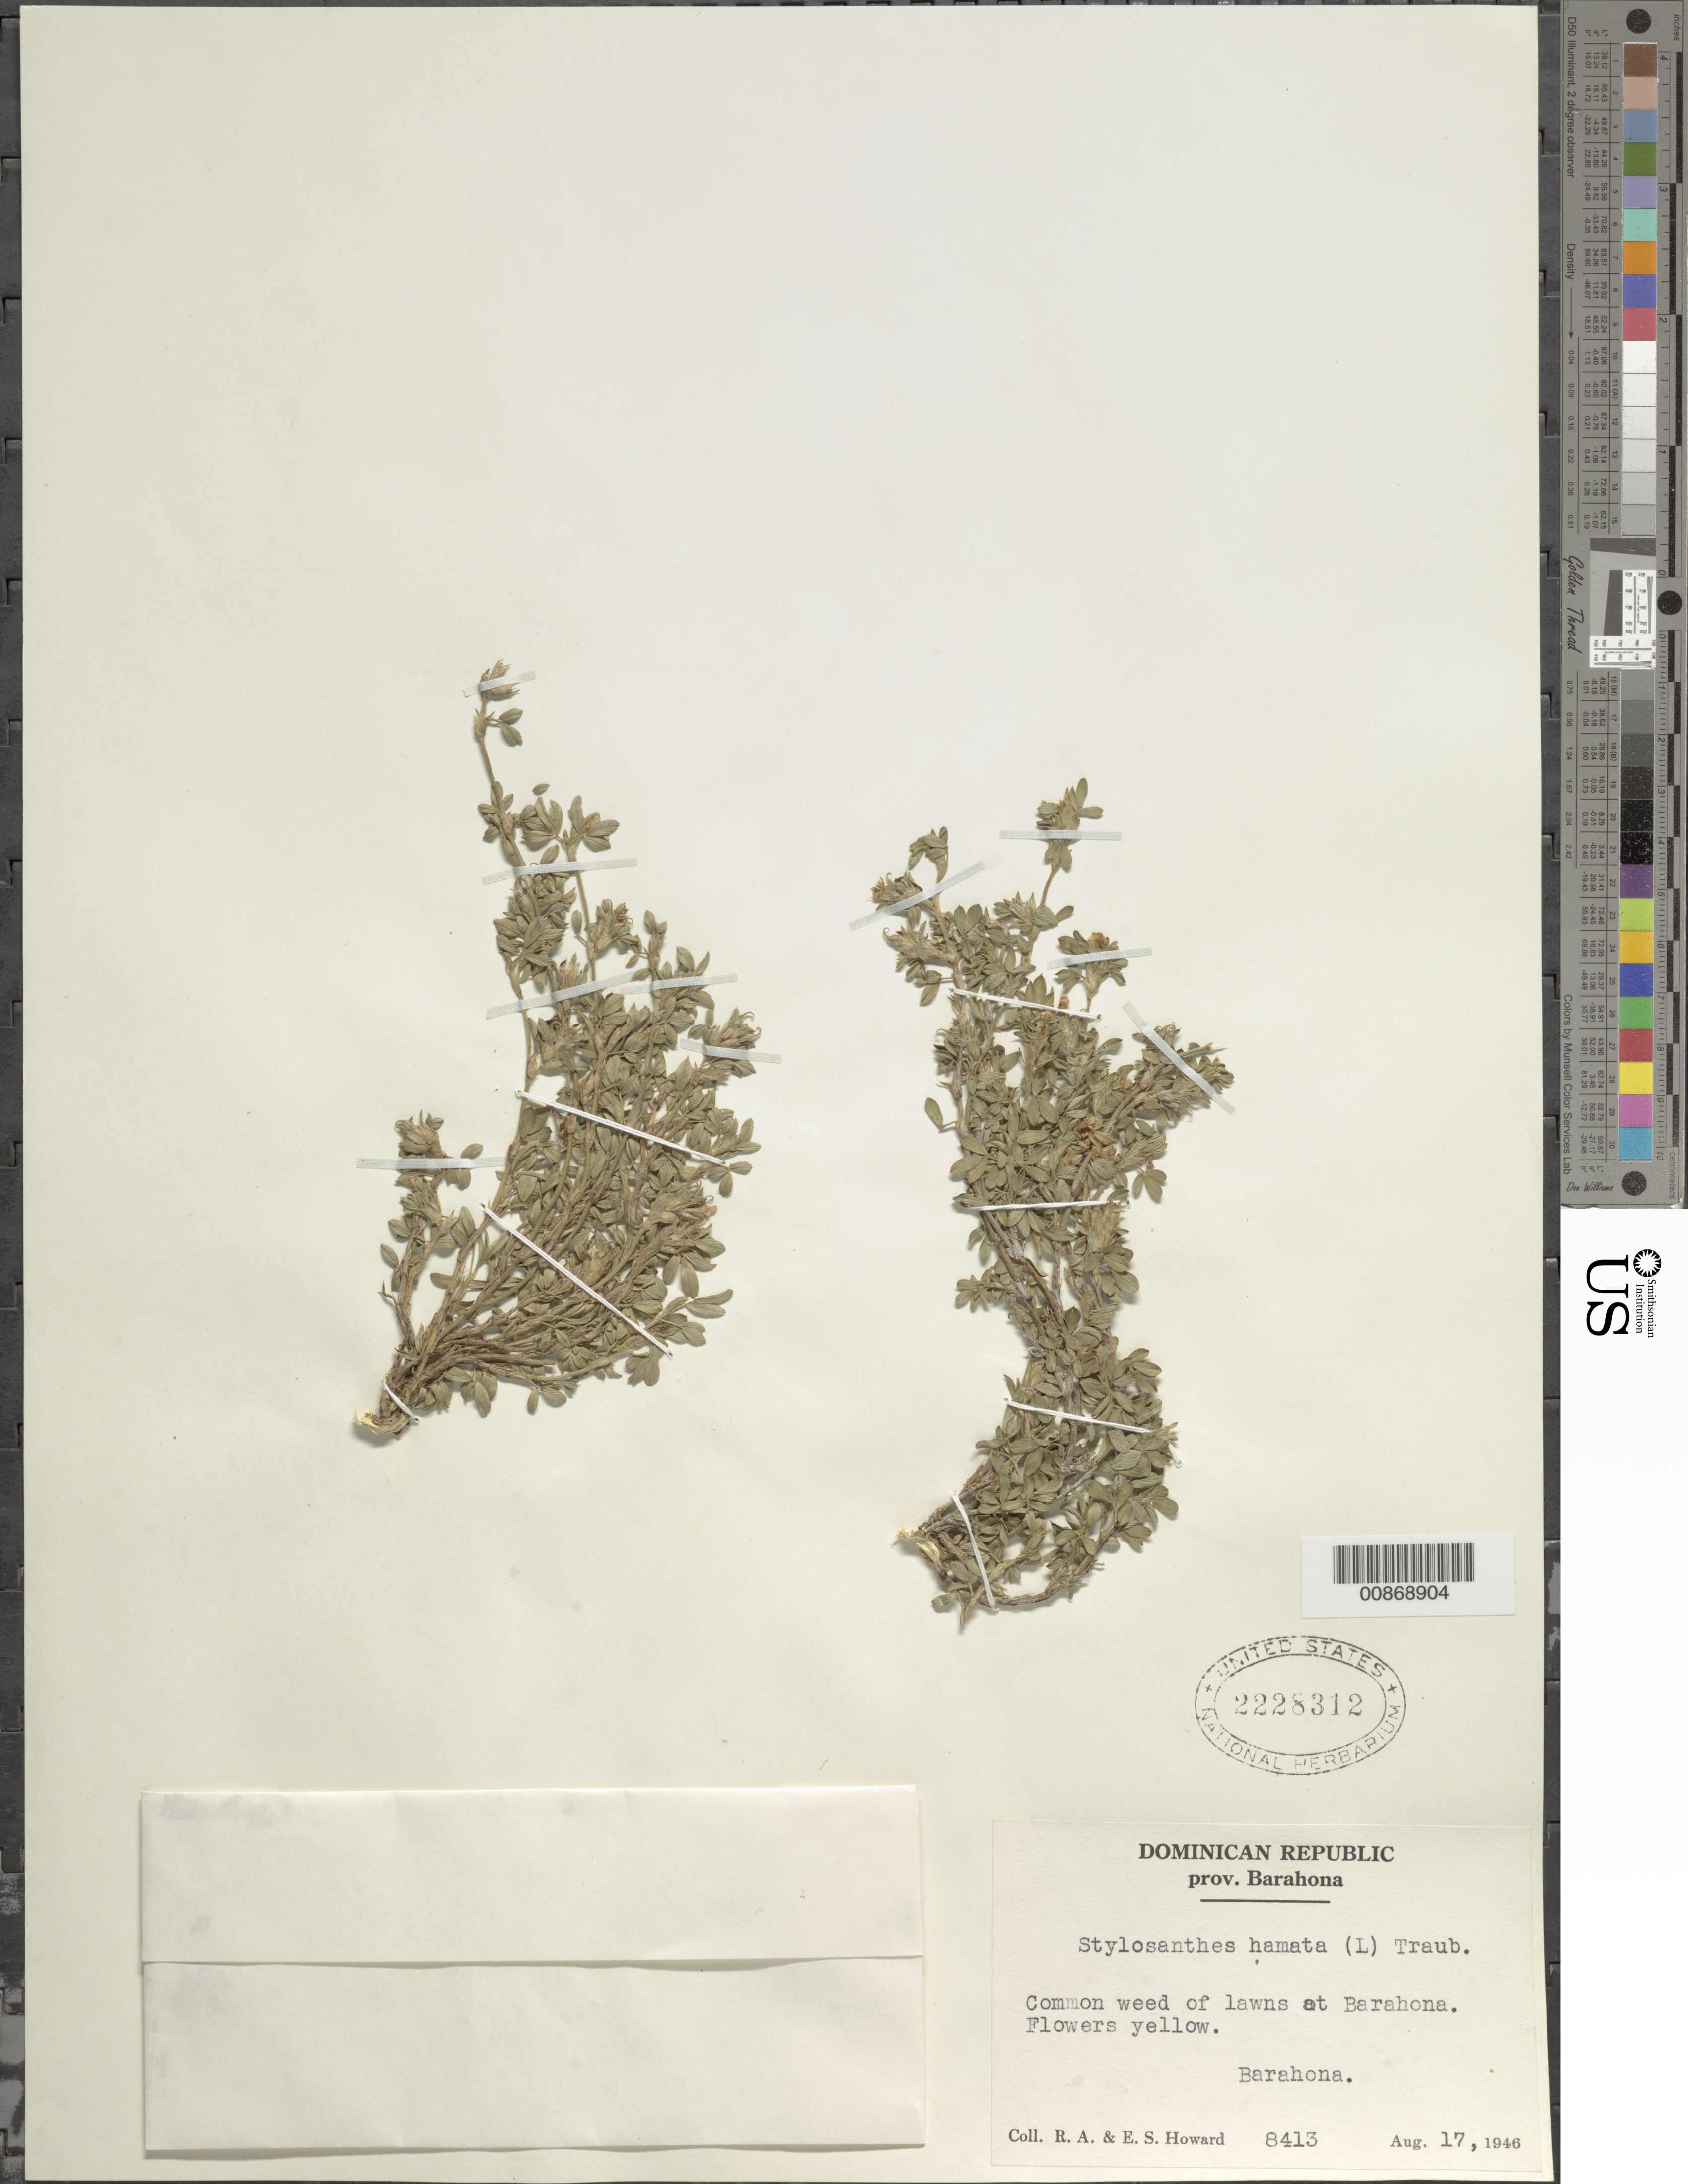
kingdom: Plantae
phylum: Tracheophyta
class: Magnoliopsida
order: Fabales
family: Fabaceae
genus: Stylosanthes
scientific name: Stylosanthes hamata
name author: (L.) Taub.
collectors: R. A. Howard & E. S. Howard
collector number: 8413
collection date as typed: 17 Aug 1946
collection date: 1946-08-17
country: Dominican Republic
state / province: Barahona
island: Hispaniola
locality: Barahona.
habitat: Common weed of lawns.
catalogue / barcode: US 2228312